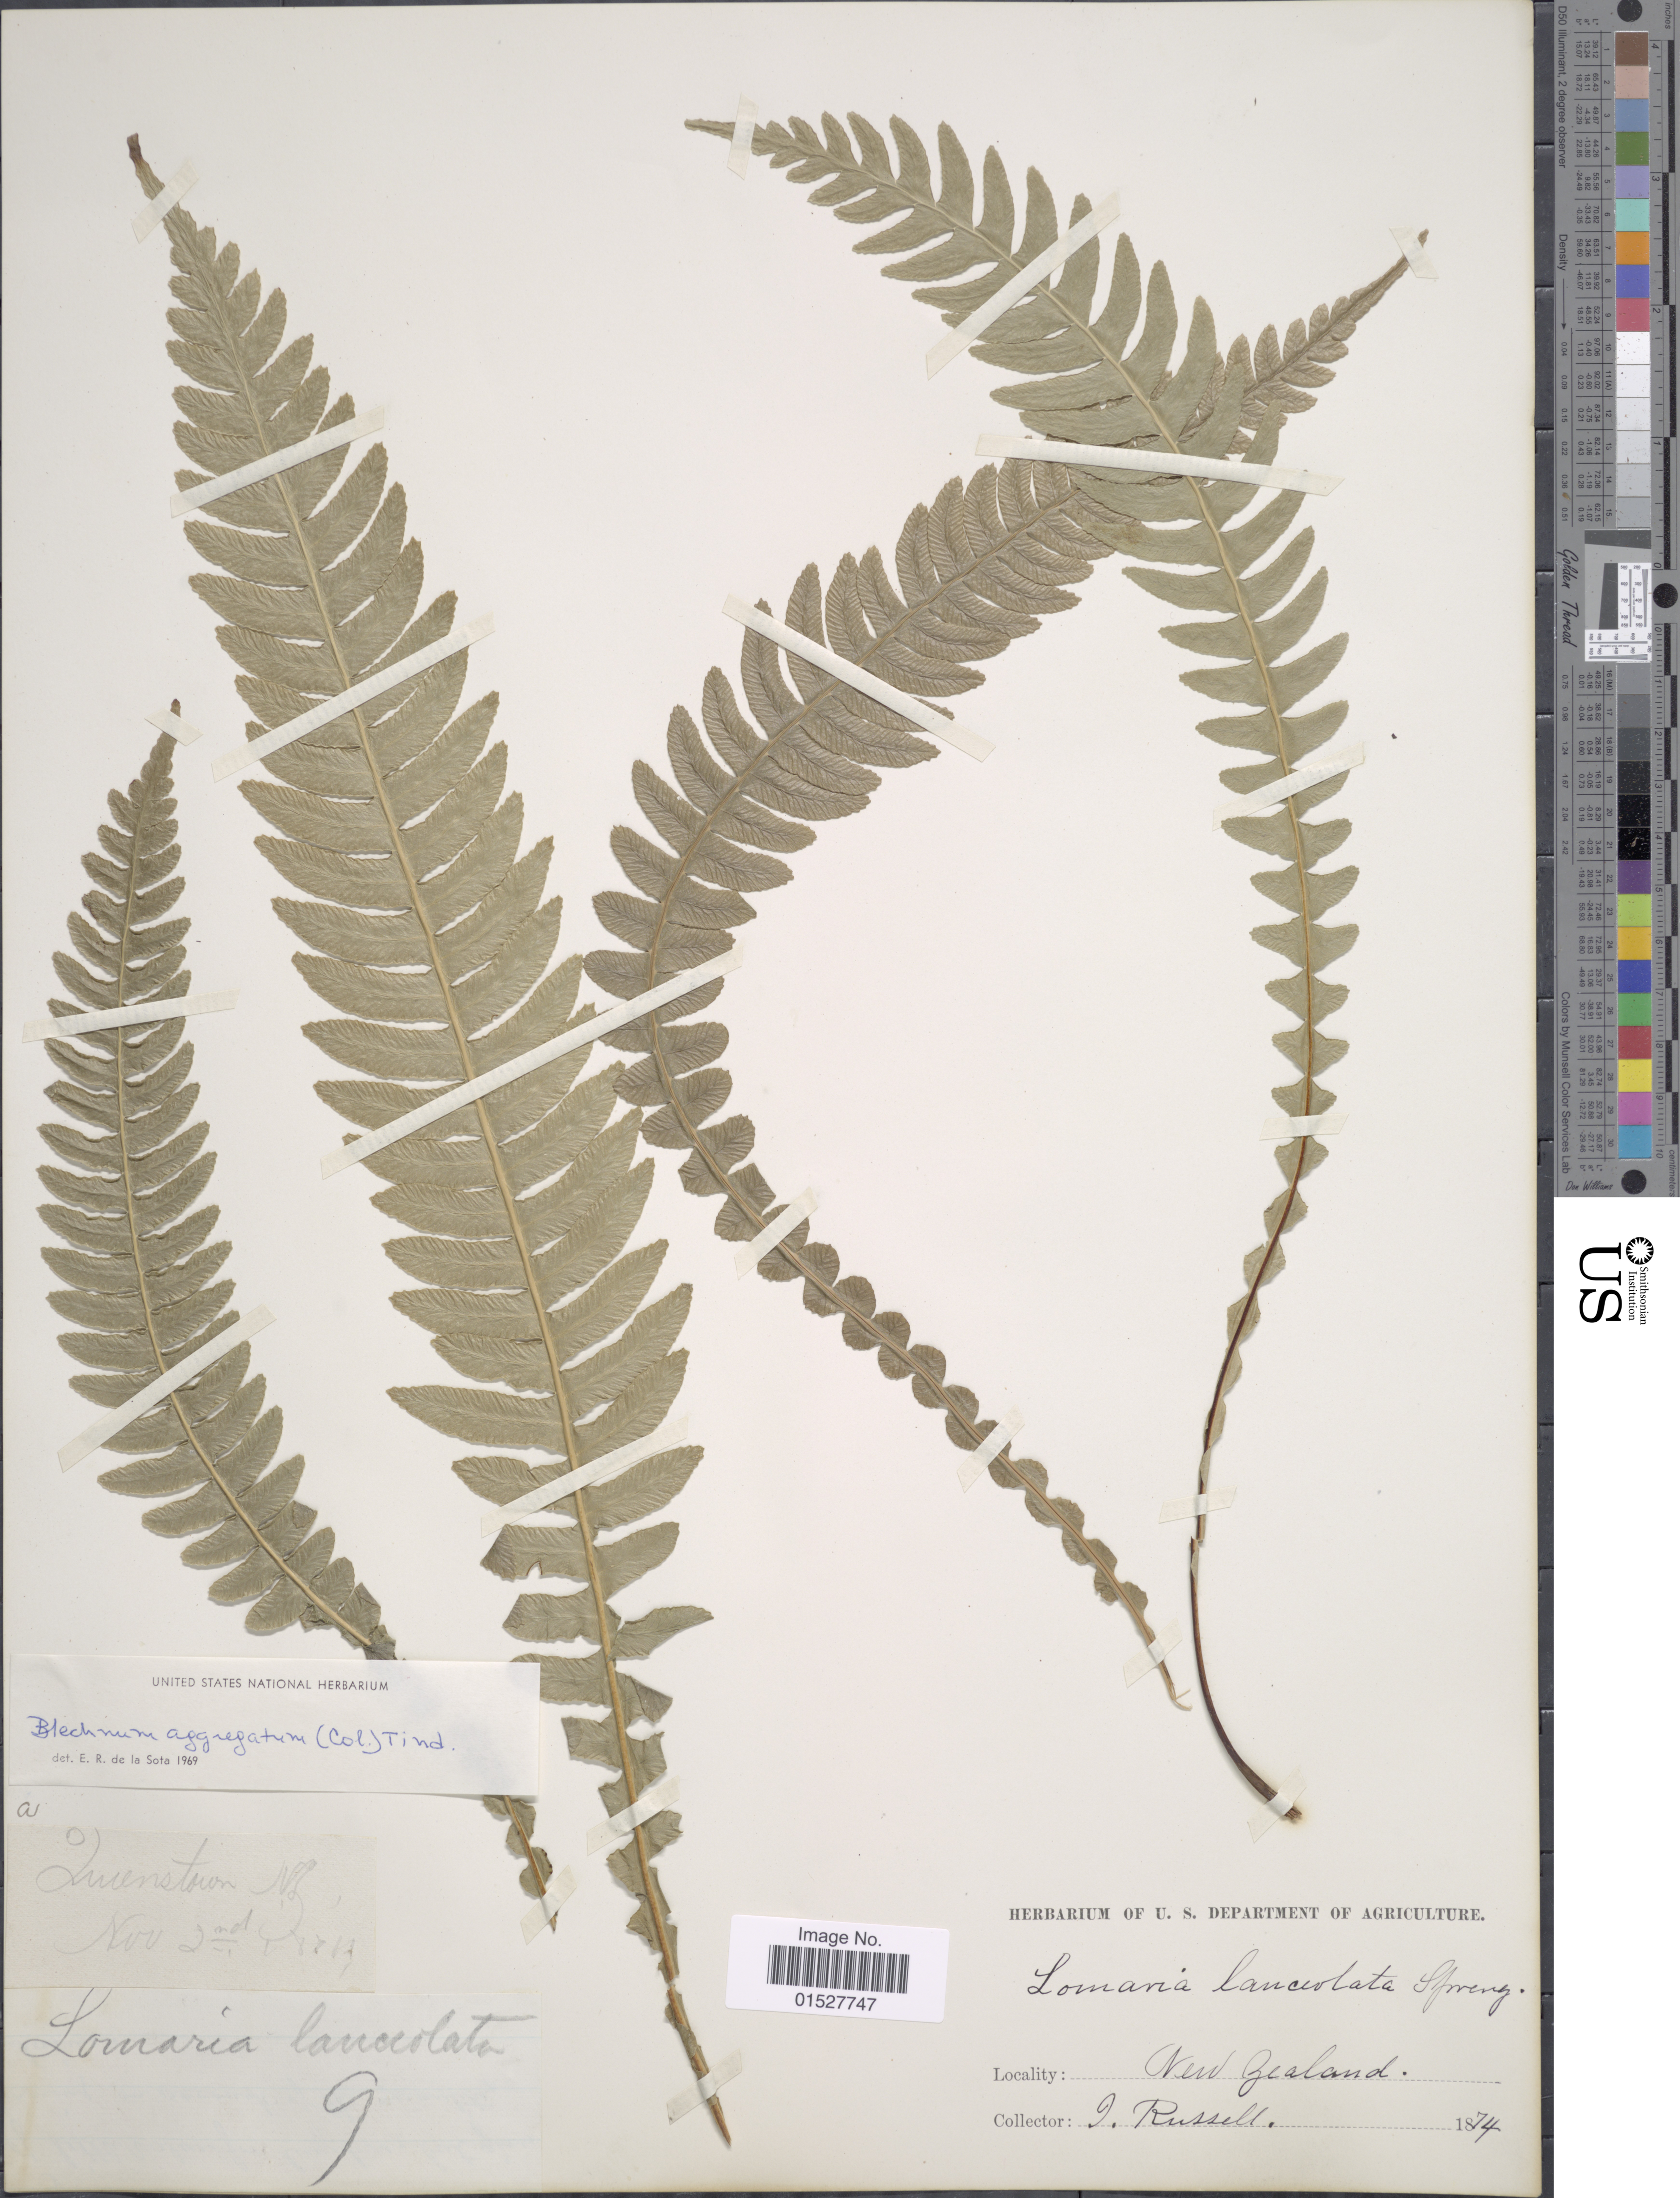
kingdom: Plantae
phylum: Tracheophyta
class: Polypodiopsida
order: Polypodiales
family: Blechnaceae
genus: Blechnum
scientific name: Blechnum aggregatum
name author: (Colenso) Tindale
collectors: J. Russell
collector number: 9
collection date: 1874-11-02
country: New Zealand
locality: Queenstown NZ.